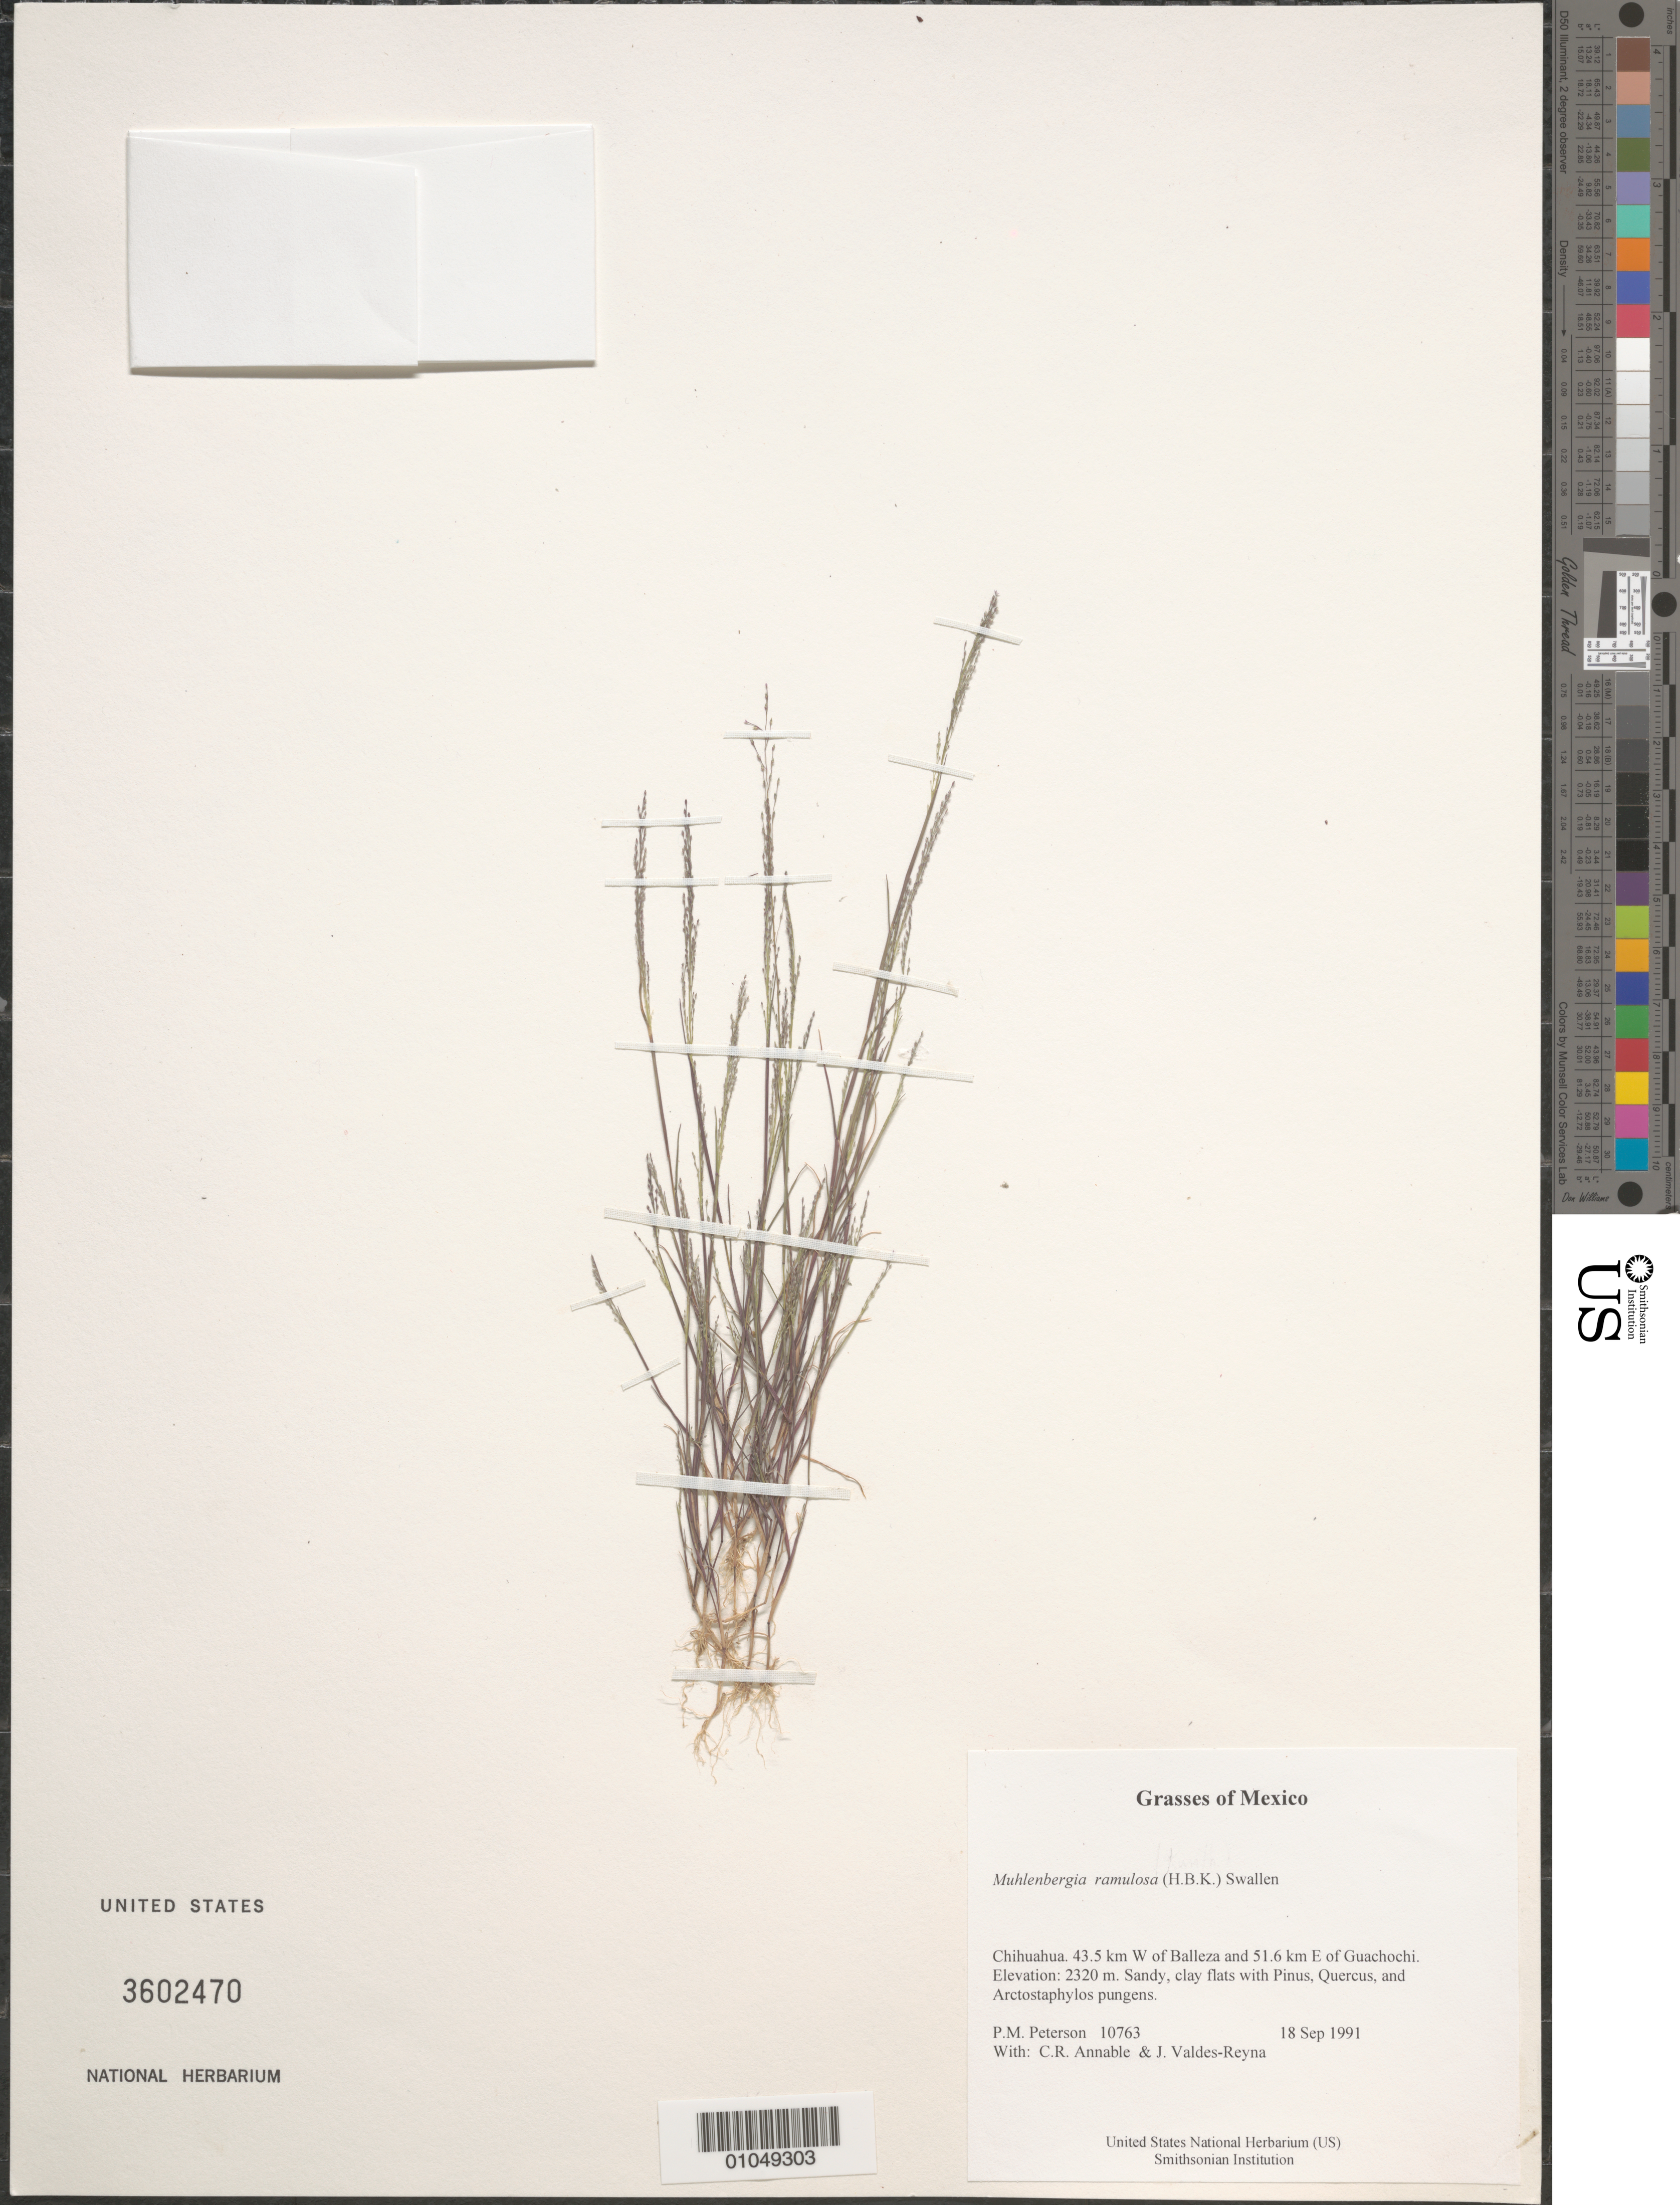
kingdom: Plantae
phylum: Tracheophyta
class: Liliopsida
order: Poales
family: Poaceae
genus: Muhlenbergia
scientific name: Muhlenbergia ramulosa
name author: (Kunth) Swallen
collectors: P. M. Peterson, C. R. Annable & J. Valdés-Reyna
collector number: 10763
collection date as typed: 18 Sep 1991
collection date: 1991-09-18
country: Mexico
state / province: Chihuahua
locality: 43.5 km W of Balleza and 51.6 km E of Guachochi.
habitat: Sandy, clay flats with Pinus, Quercus, and Arctostaphylos pungens.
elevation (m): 2320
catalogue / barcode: US 3602470